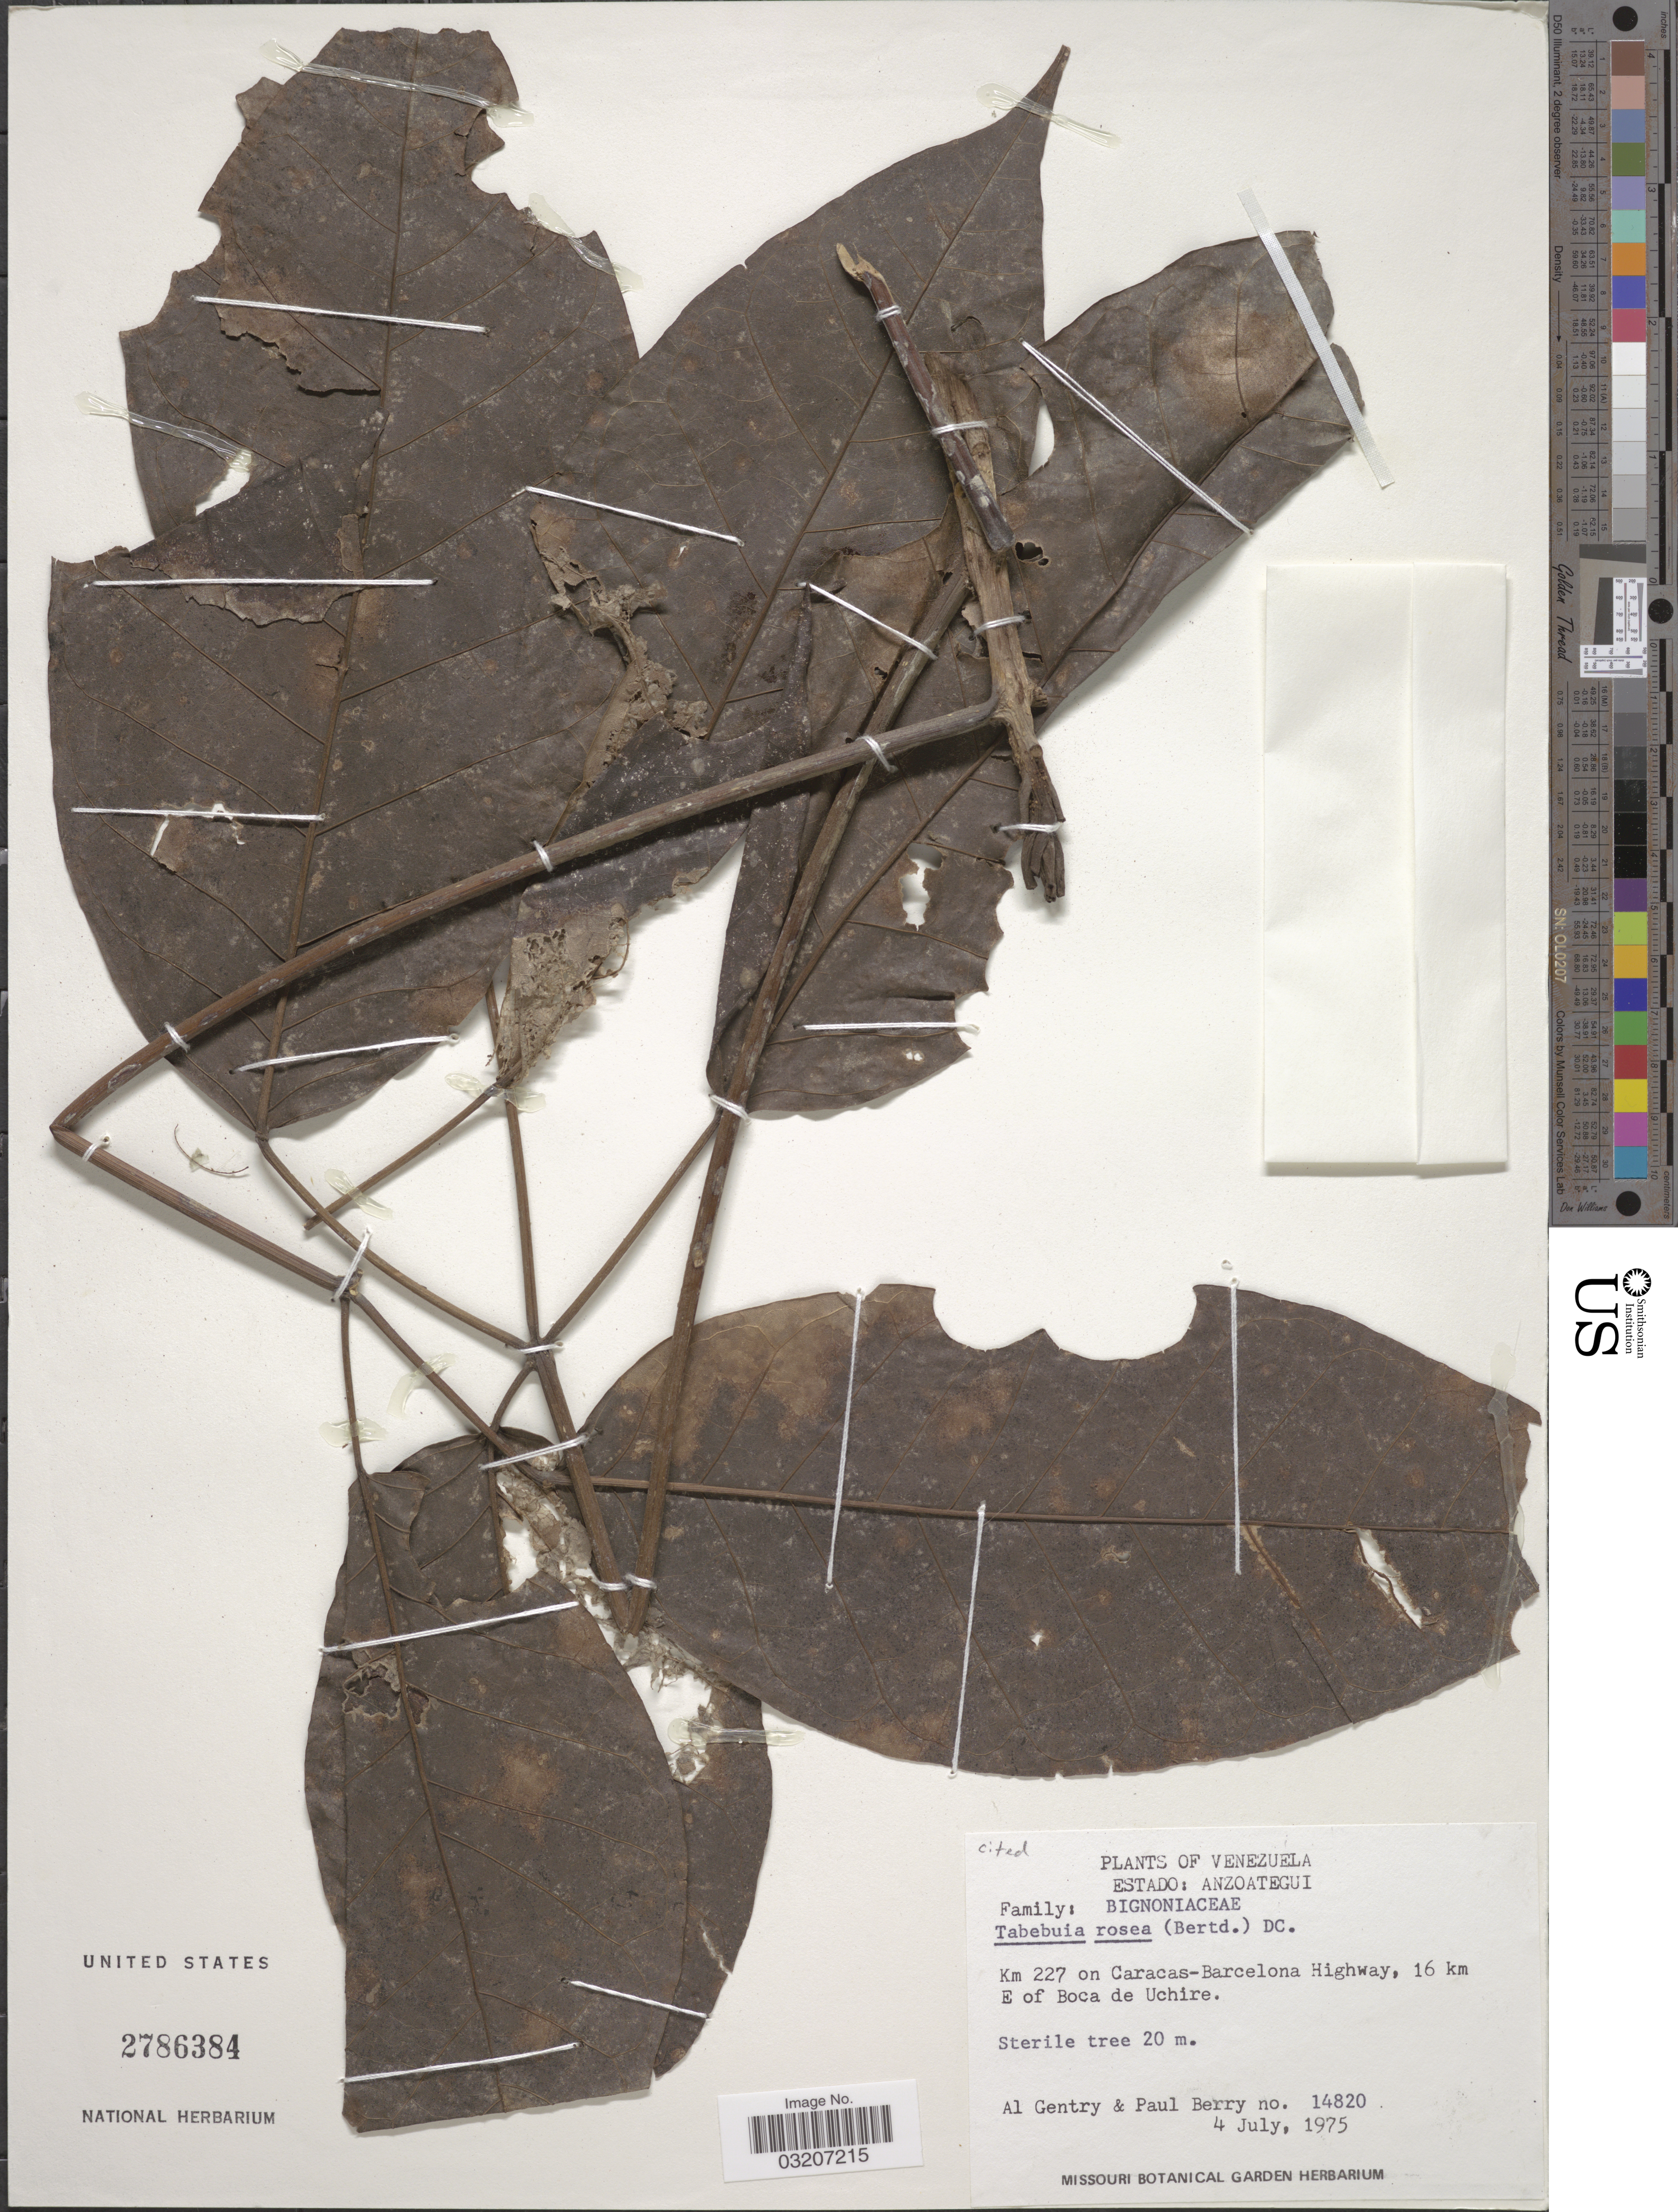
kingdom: Plantae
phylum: Tracheophyta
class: Magnoliopsida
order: Lamiales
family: Bignoniaceae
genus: Tabebuia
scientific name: Tabebuia rosea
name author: (Bertol.) DC.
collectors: A. H. Gentry & P. E. Berry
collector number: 14820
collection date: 1975-07-04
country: Venezuela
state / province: Anzoategui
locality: Km 227 on Caracas-Barcelona Highway, 16 km E of Boca de Uchire.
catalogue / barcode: US 2786384